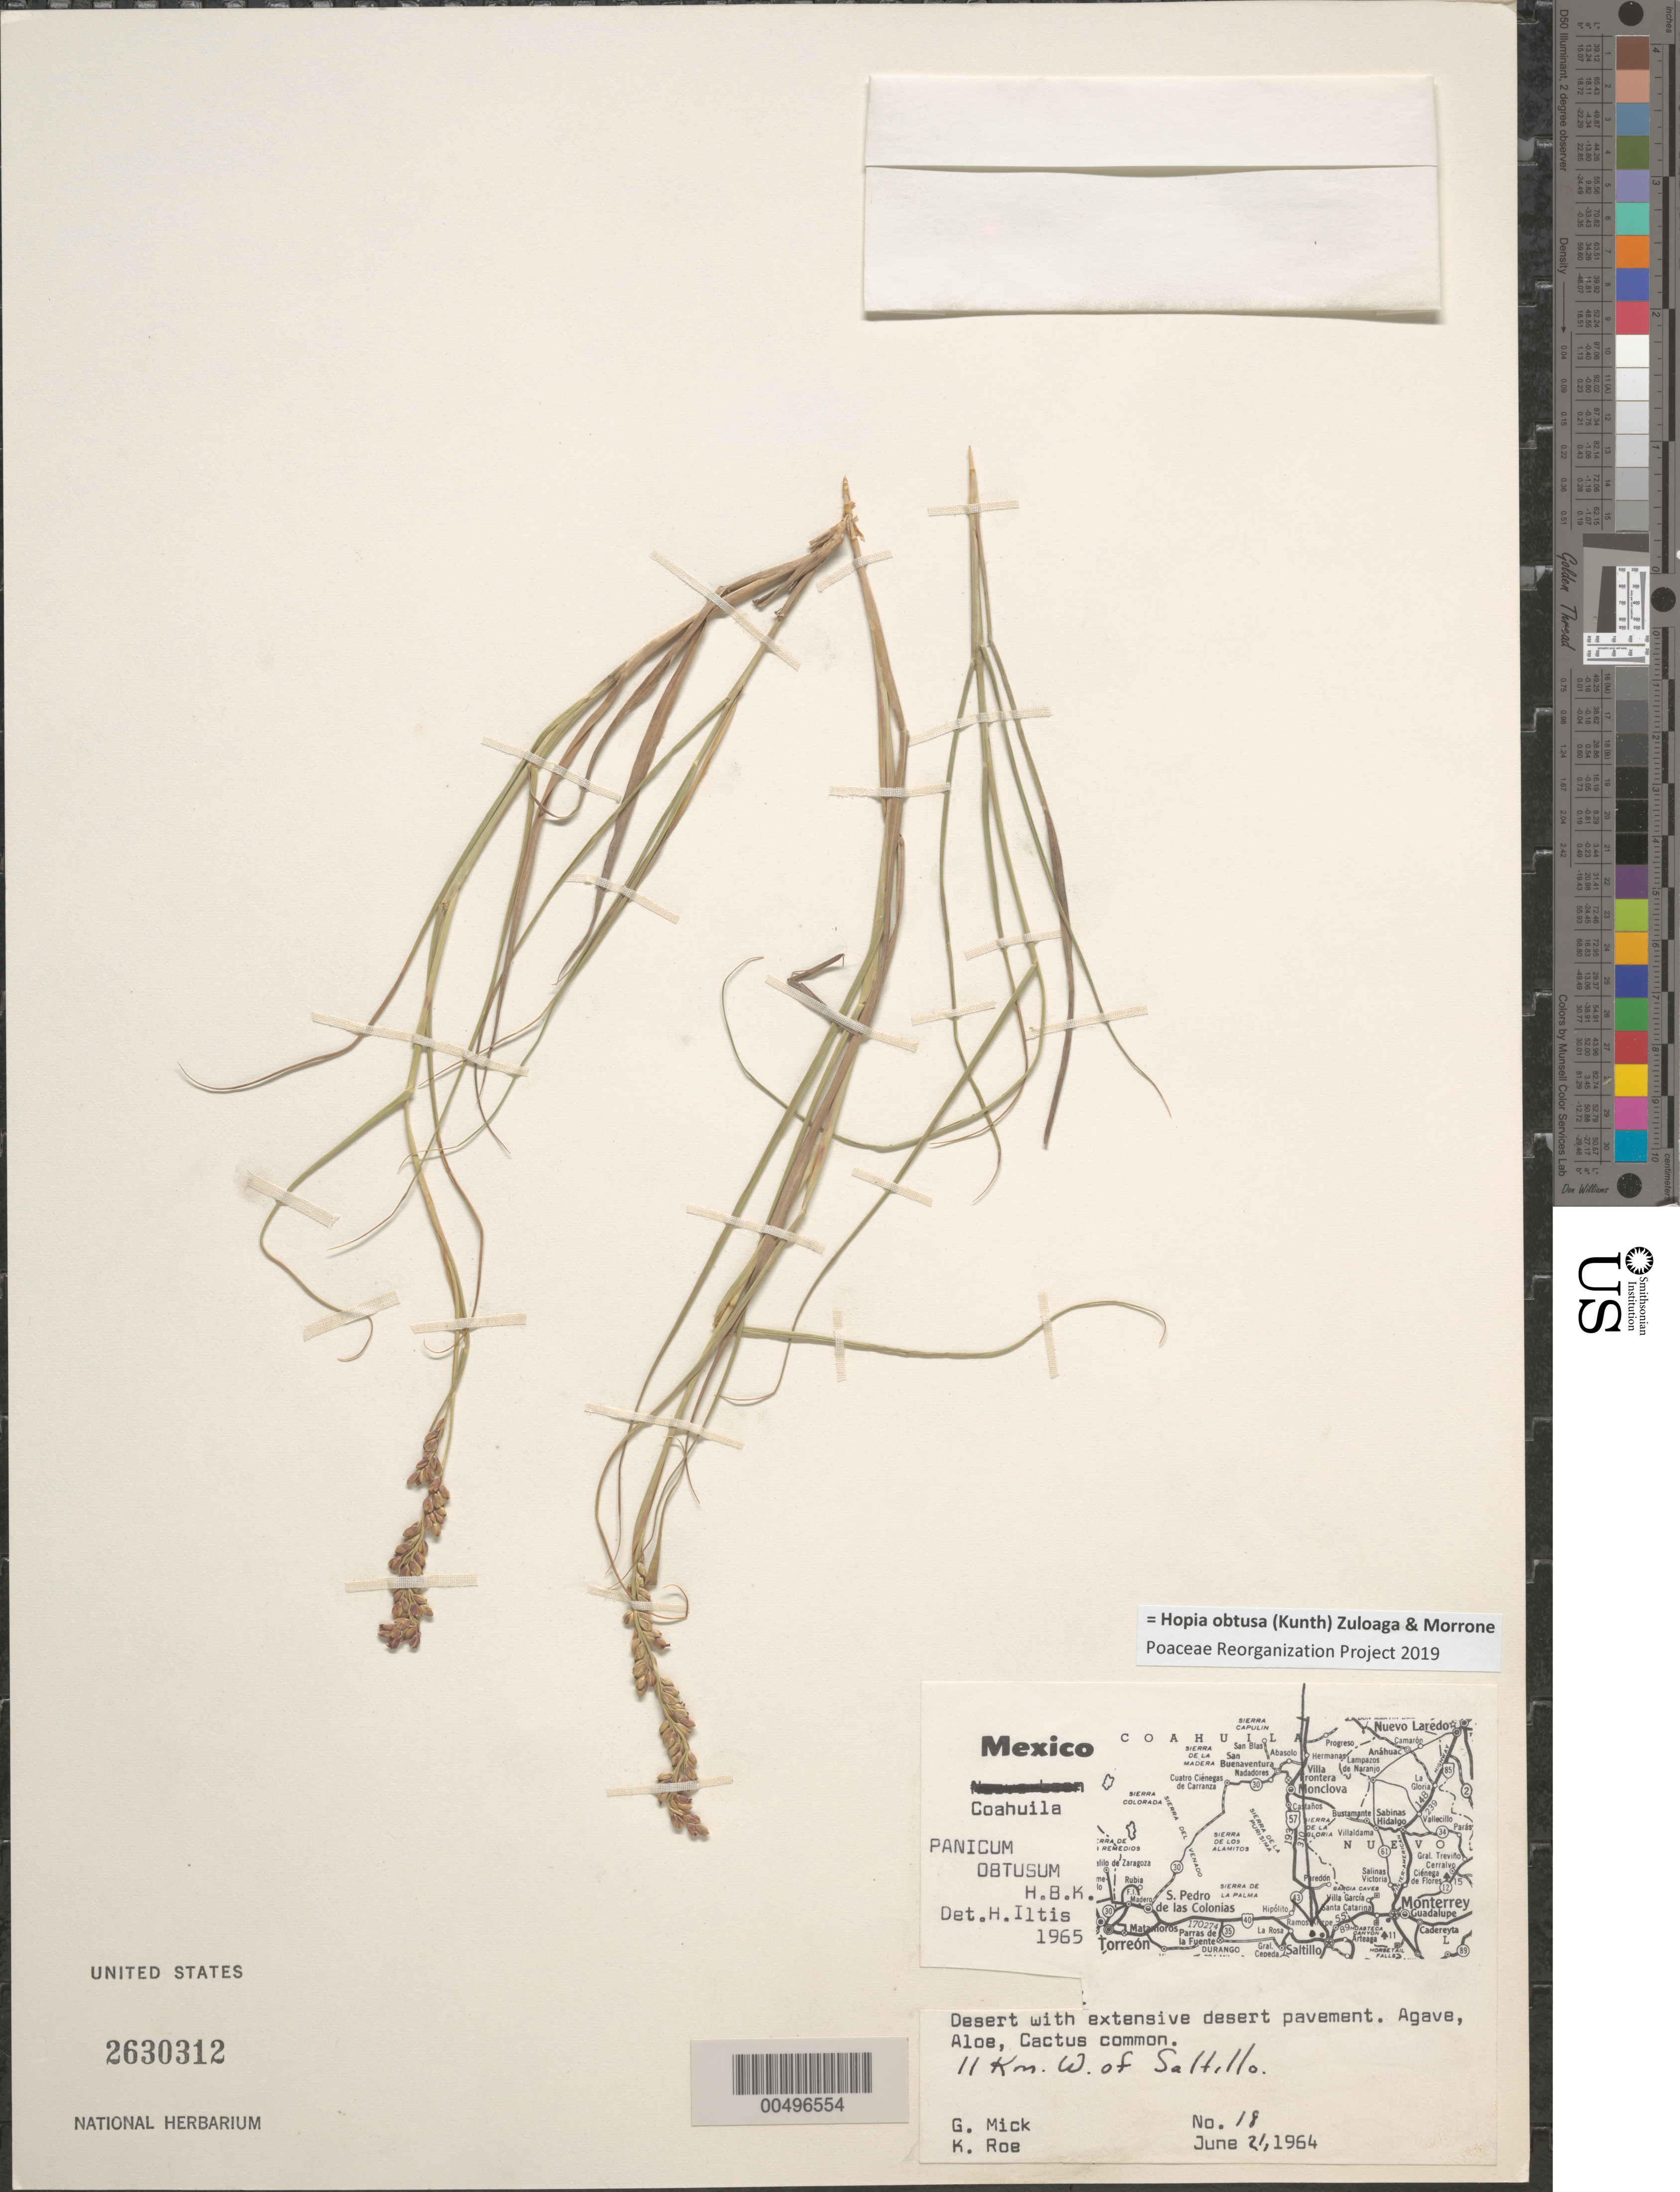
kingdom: Plantae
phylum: Tracheophyta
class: Liliopsida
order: Poales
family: Poaceae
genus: Panicum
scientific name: Panicum obtusum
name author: Kunth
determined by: Iltis, Hugh Hellmut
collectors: G. Mick & K. E. Roe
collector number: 18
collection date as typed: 21 Jun 1964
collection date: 1964-06-21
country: Mexico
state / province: Coahuila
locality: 11 km W of Saltillo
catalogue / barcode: US 2630312